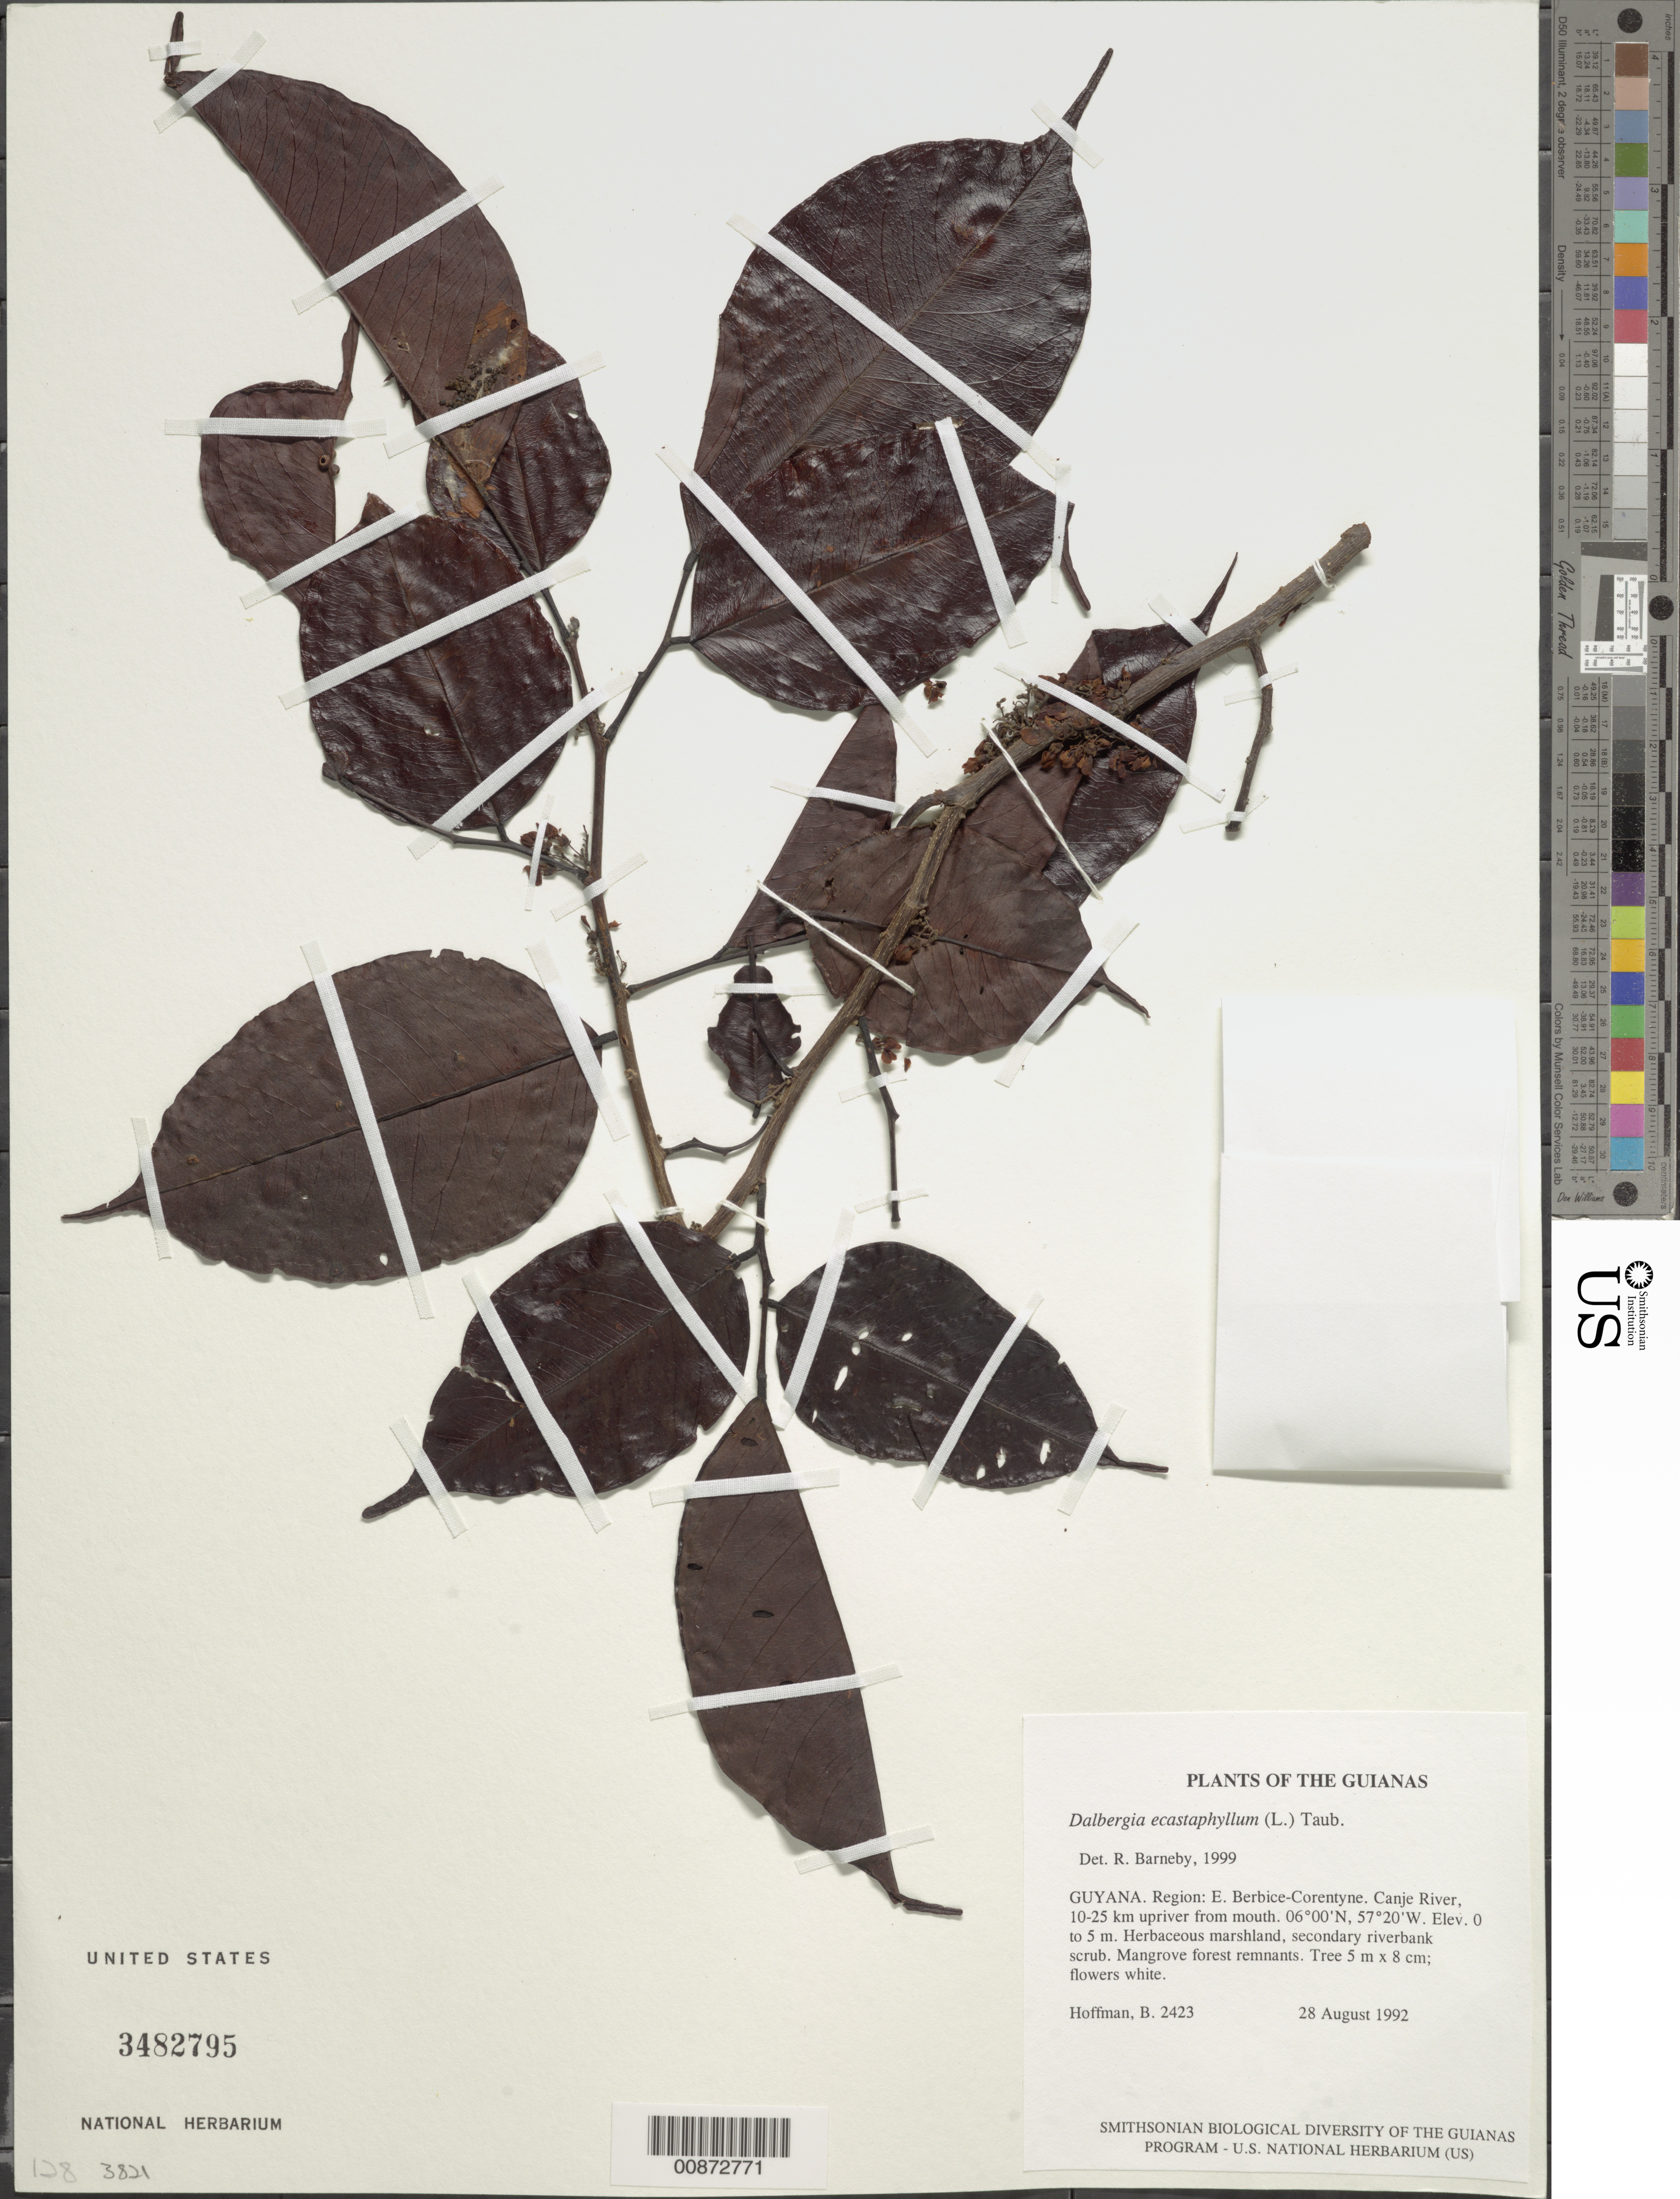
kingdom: Plantae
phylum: Tracheophyta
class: Magnoliopsida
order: Fabales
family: Fabaceae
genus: Dalbergia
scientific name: Dalbergia ecastaphyllum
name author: (L.) Taub.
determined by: Barneby, Rupert C., (NY)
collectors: B. Hoffman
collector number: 2423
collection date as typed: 28 August 1992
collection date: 1992-08-28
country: Guyana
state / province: E. Berbice-Corentyne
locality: Canje River, 10-25 km upriver from mouth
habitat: Herbaceous marshland, secondary riverbank scrub. Mangrove forest remnants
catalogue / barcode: US 3482795